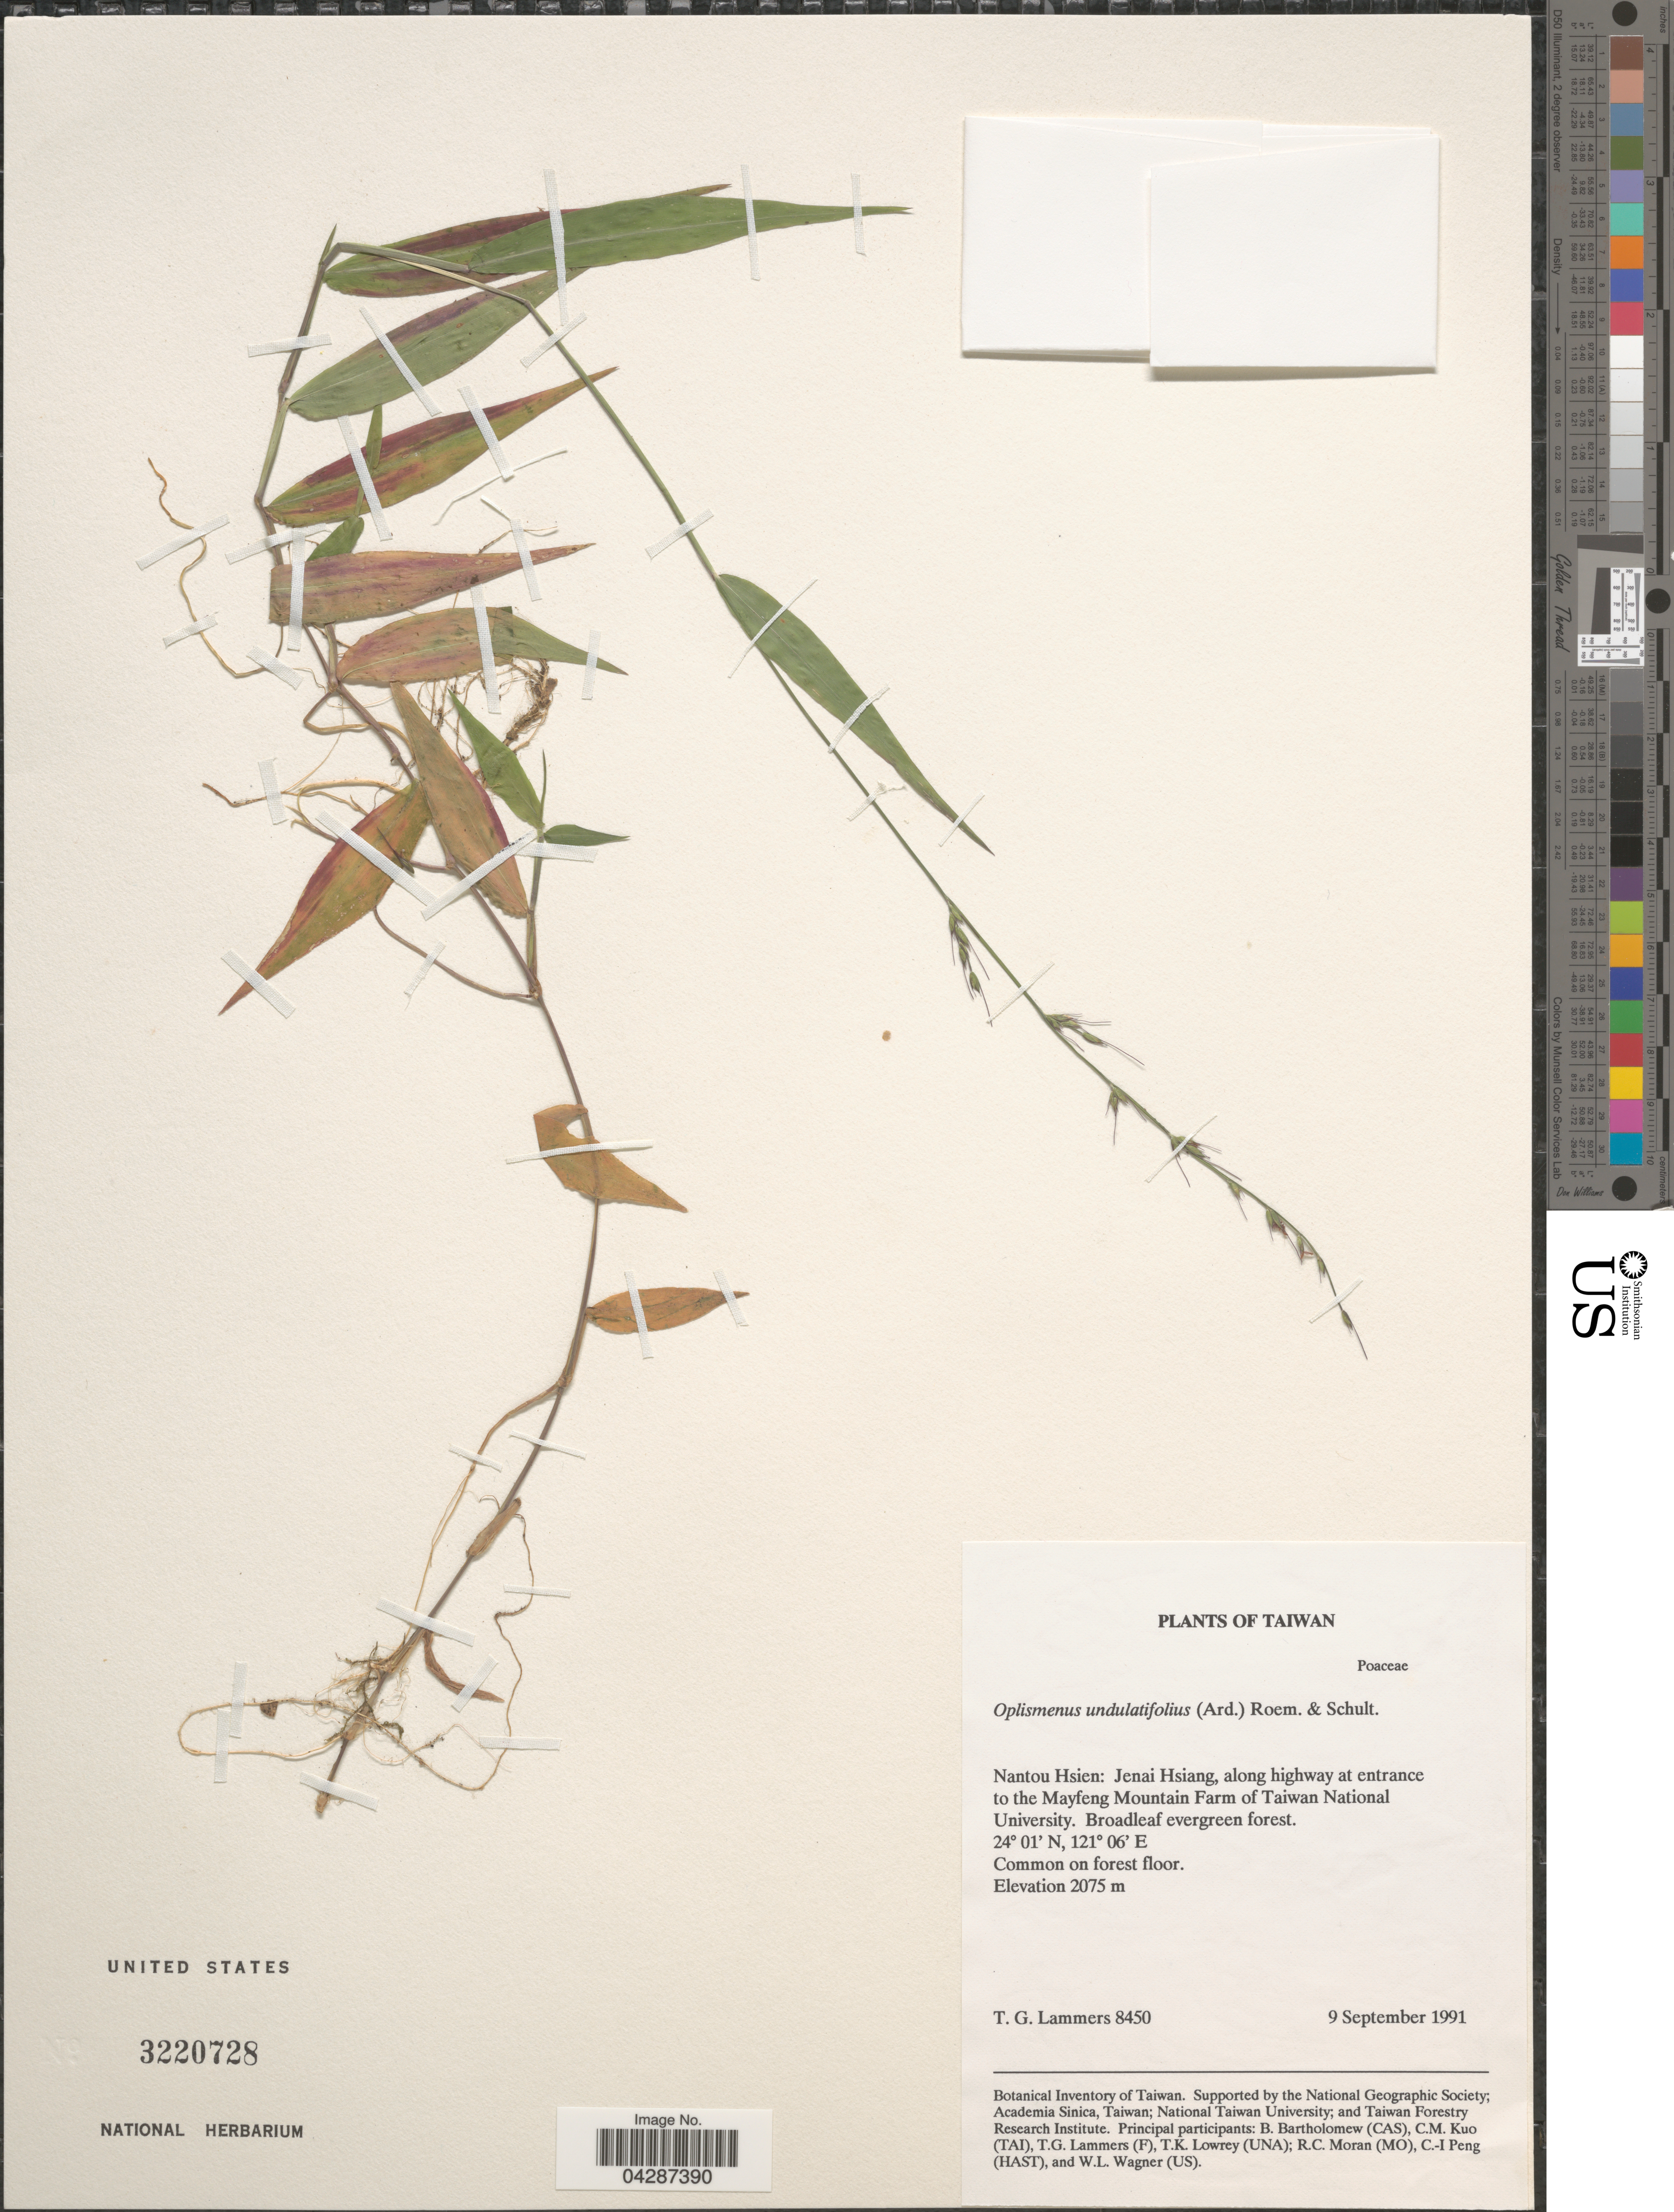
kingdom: Plantae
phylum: Tracheophyta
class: Liliopsida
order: Poales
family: Poaceae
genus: Oplismenus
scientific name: Oplismenus undulatifolius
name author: (Ard.) P. Beauv.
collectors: T. Lammers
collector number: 8450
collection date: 1991-09-09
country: Taiwan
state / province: Nantou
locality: Nantou Hsien: Jenai Hsiang, along highway at entrance to the Mayfeng Mountain Farm of Taiwan National University. Broadleaf evergreen forest. Common on forest floor.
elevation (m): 2075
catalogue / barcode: US 3220728